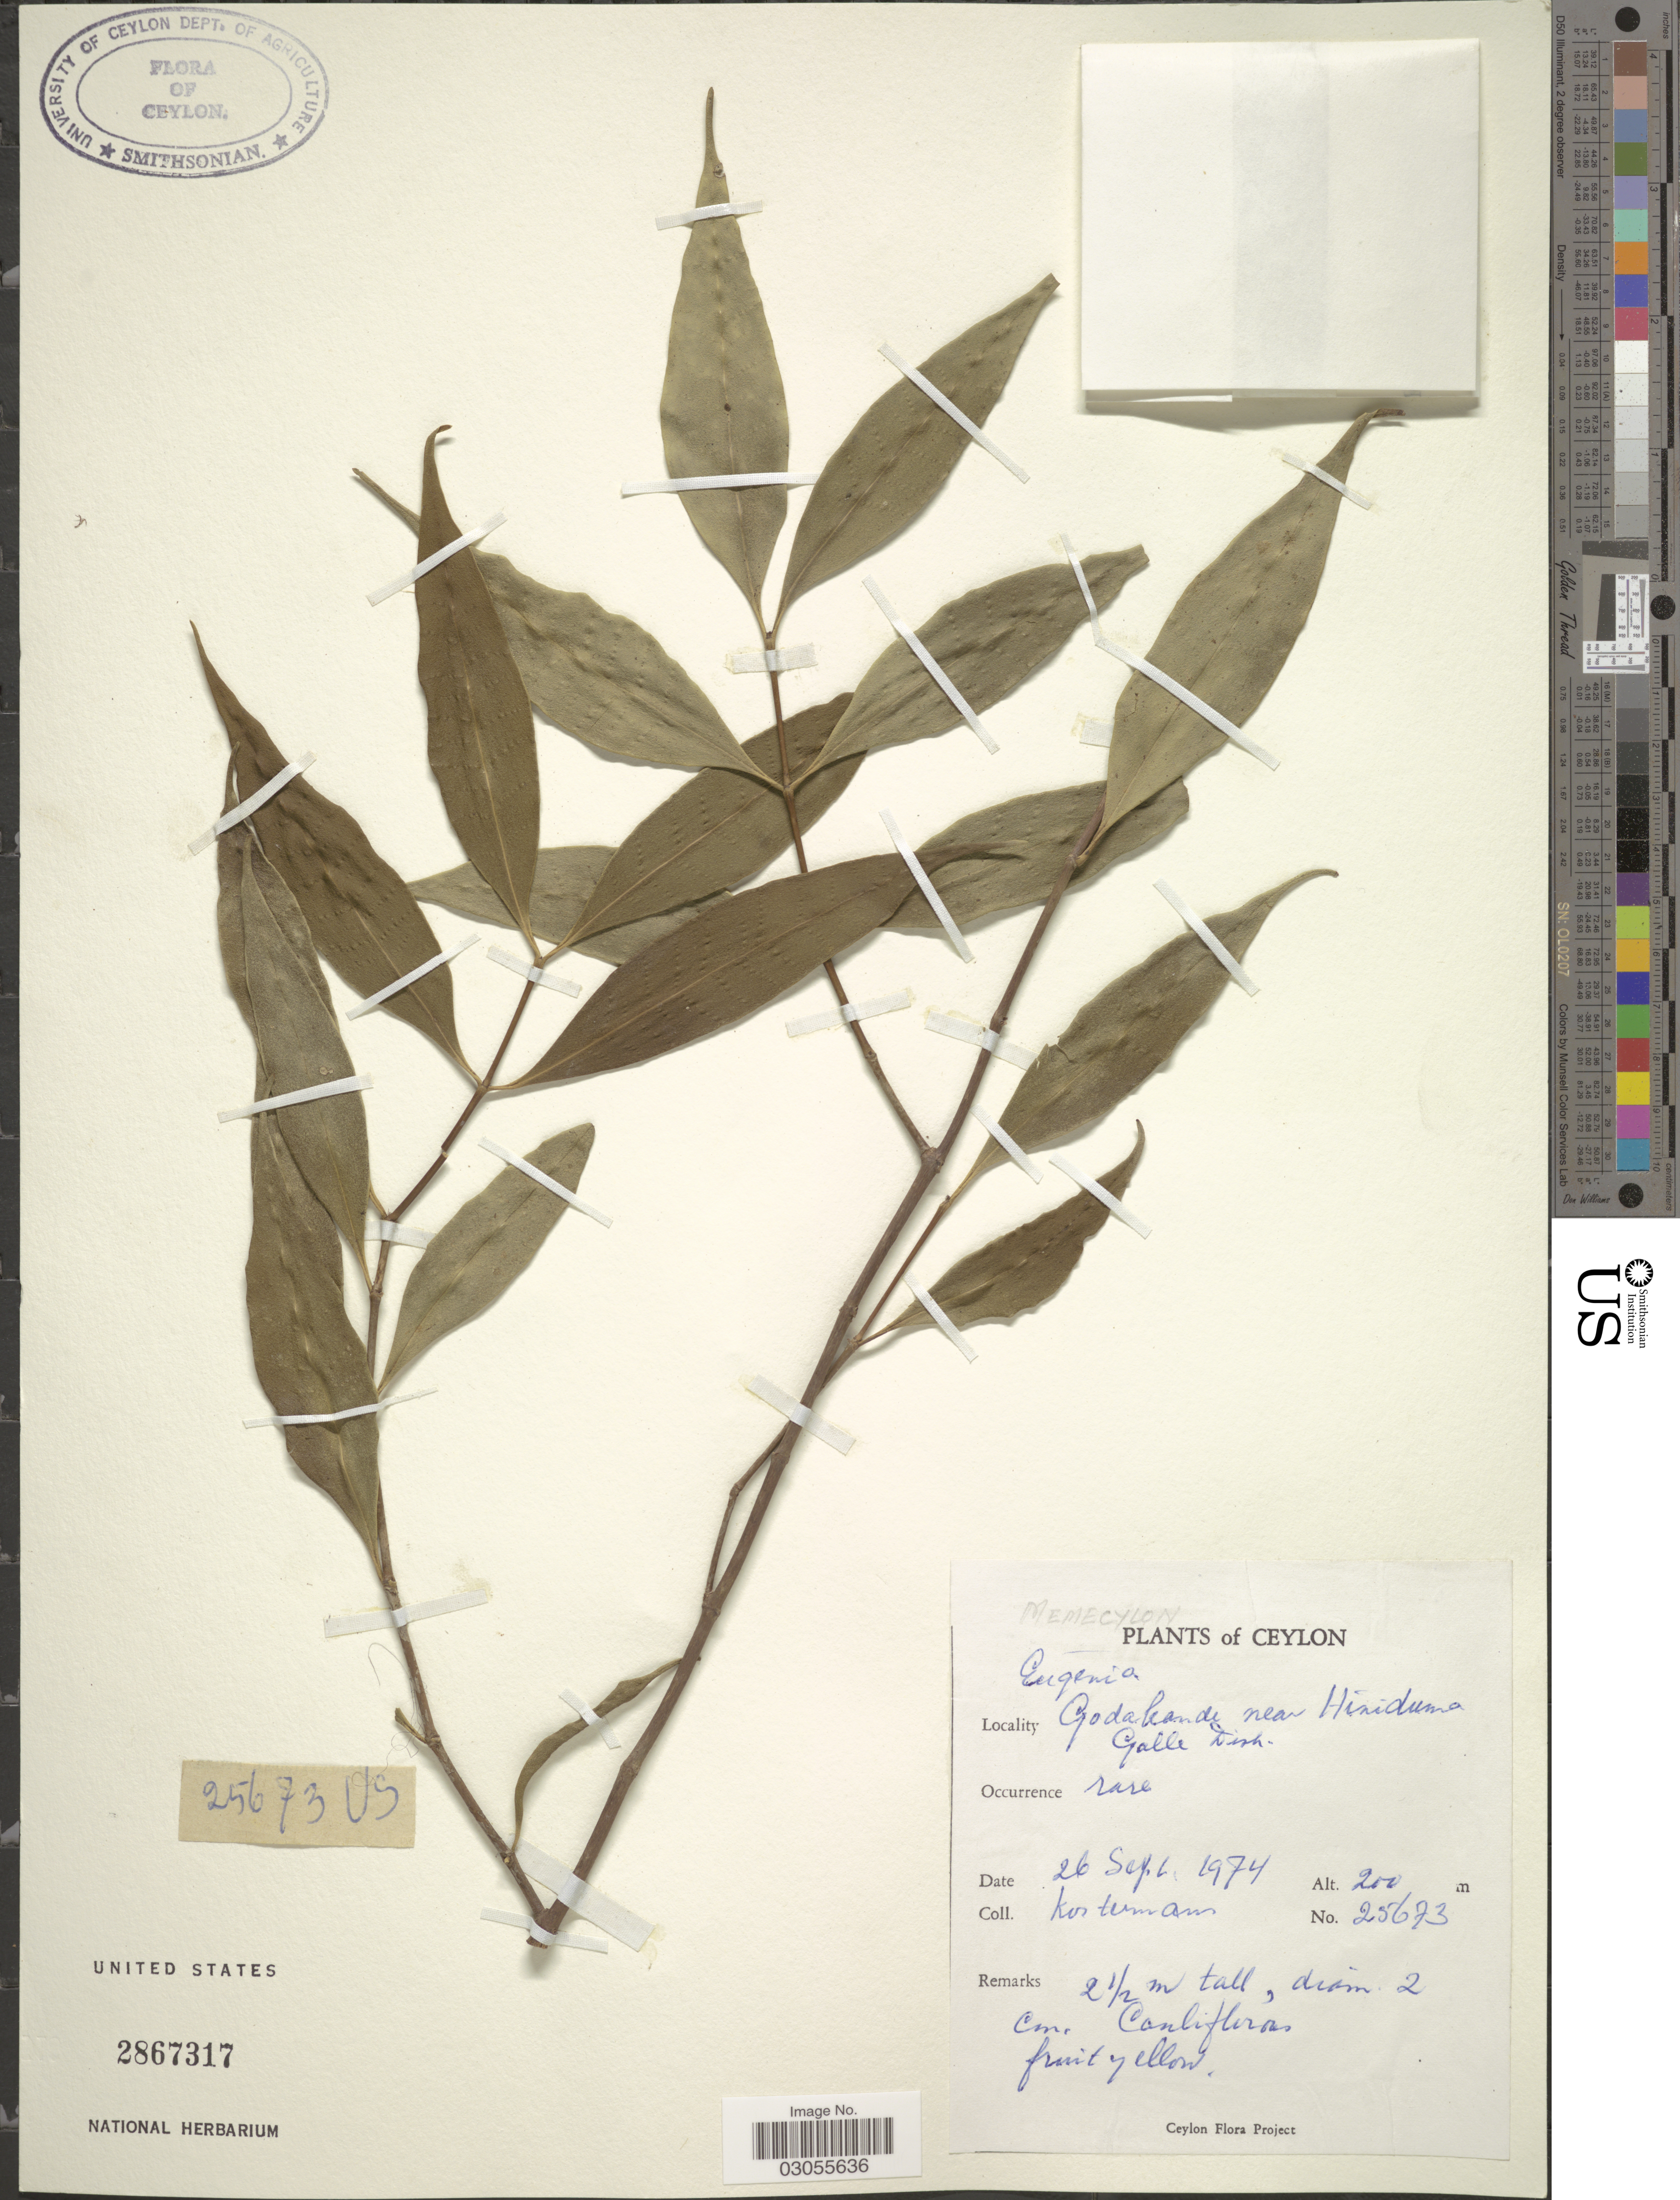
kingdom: Plantae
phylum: Tracheophyta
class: Magnoliopsida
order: Myrtales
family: Myrtaceae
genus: Syzygium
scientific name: Syzygium zeylanicum var. lineare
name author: Alston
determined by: Steenis, C. G. G. J. van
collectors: Kostermans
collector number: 25673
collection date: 1974-09-26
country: Sri Lanka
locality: Ceylon. Godakande near Hiniduma Galle Distr.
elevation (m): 200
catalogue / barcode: US 2867317